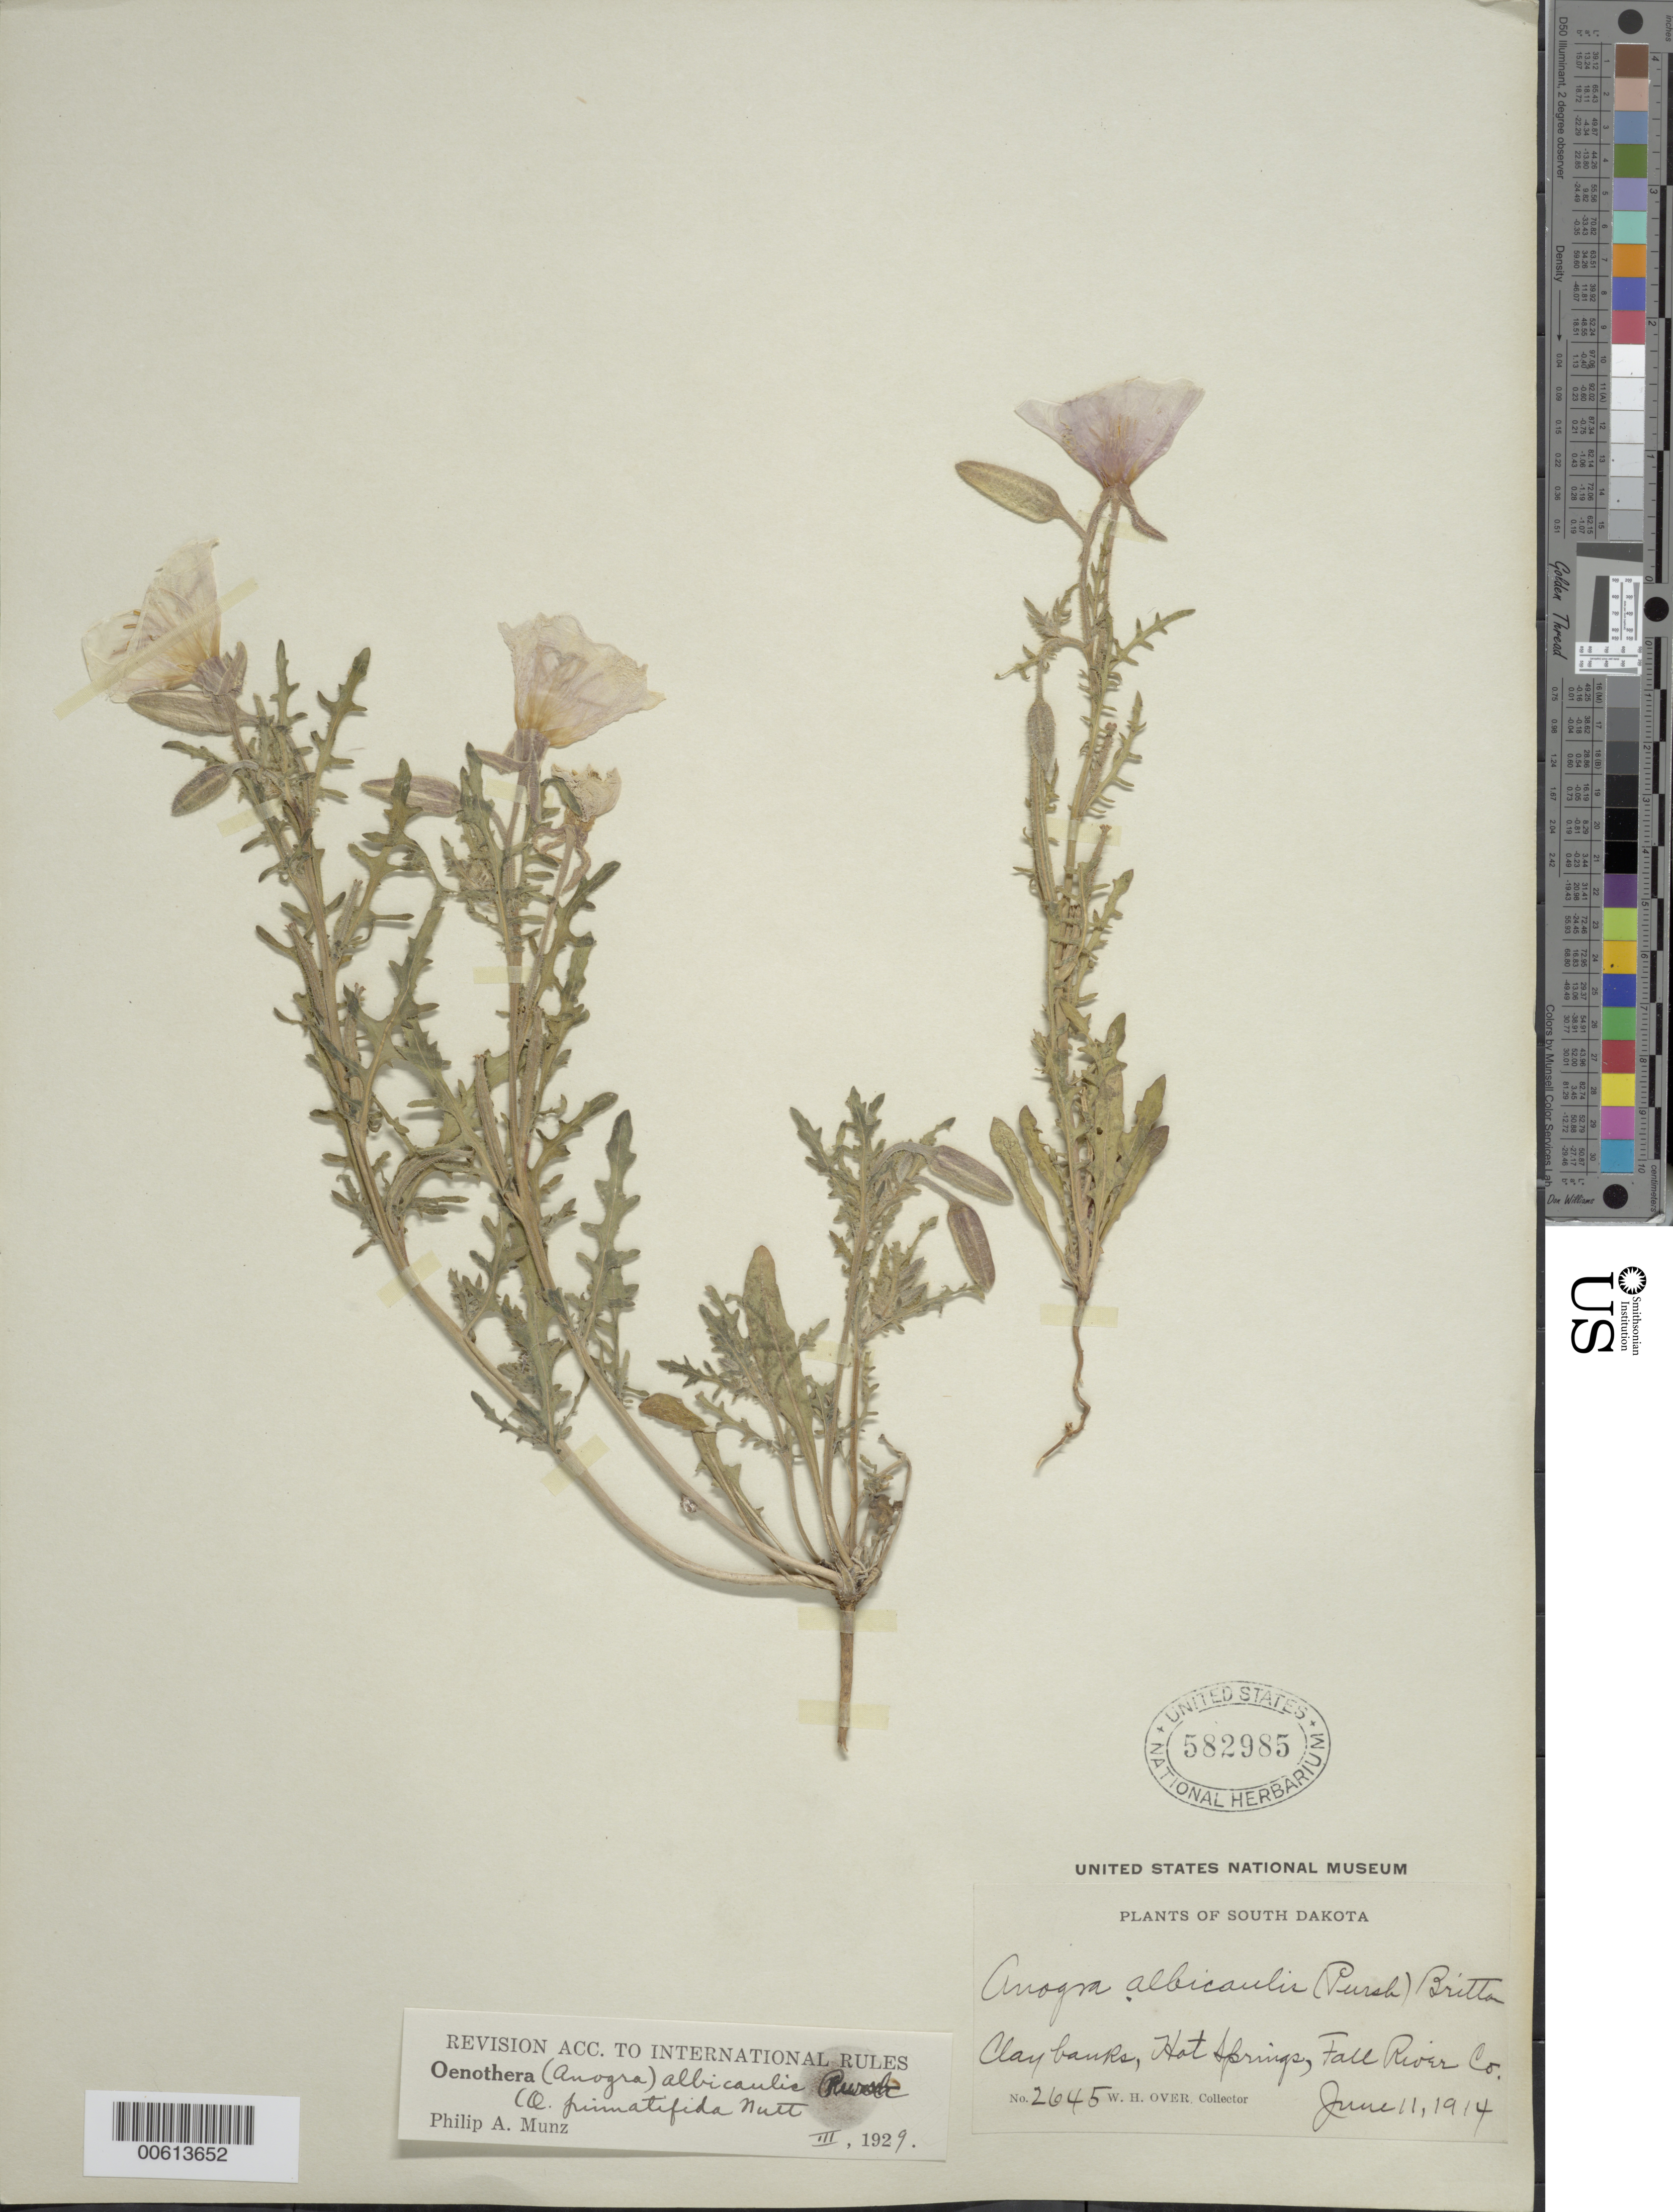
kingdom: Plantae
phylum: Tracheophyta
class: Magnoliopsida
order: Myrtales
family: Onagraceae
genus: Oenothera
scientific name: Oenothera albicaulis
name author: Pursh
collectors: W. Over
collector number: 2645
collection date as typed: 11 Jun 1914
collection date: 1914-06-11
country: United States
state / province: South Dakota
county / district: Fall River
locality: Hot Springs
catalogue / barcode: US 582985